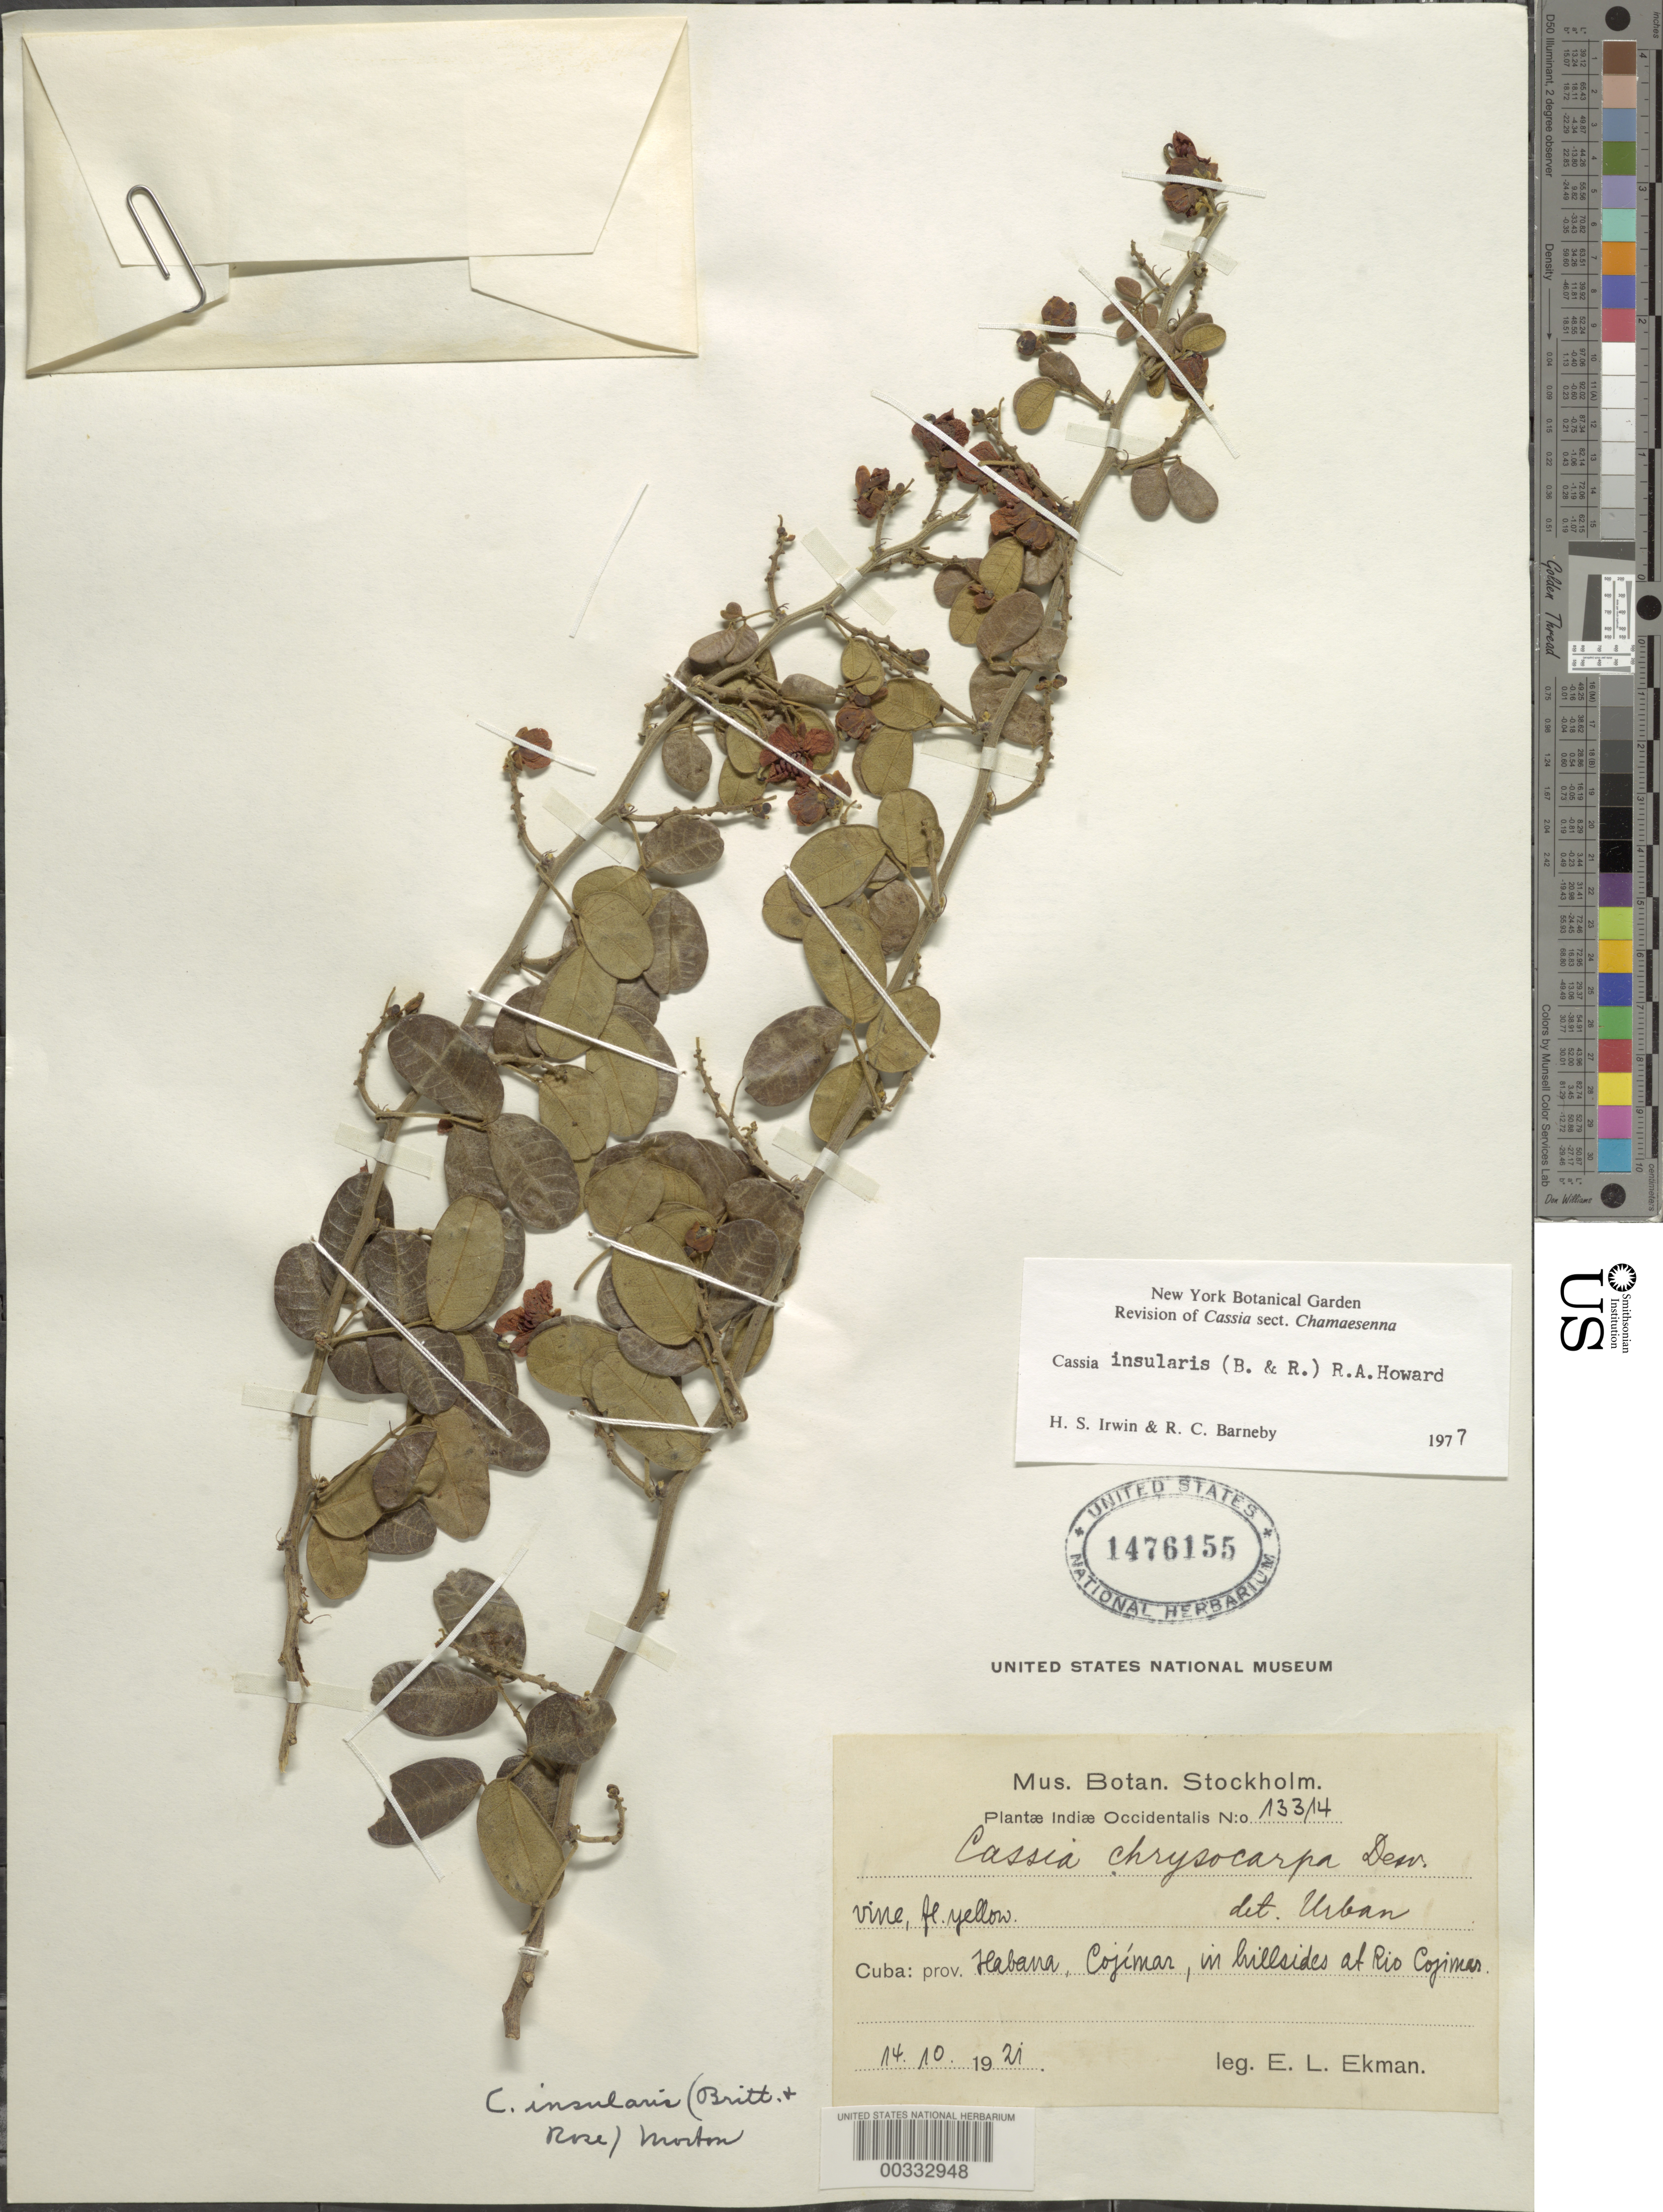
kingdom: Plantae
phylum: Tracheophyta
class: Magnoliopsida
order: Fabales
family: Fabaceae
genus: Senna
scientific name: Senna insularis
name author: (Britton & Rose) H.S. Irwin & Barneby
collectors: E. L. Ekman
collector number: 13314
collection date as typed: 14 Oct 1921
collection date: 1921-10-14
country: Cuba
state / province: La Habana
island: Greater Antilles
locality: Cojimar, at rio cojimar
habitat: Hillsides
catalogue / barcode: US 1476155